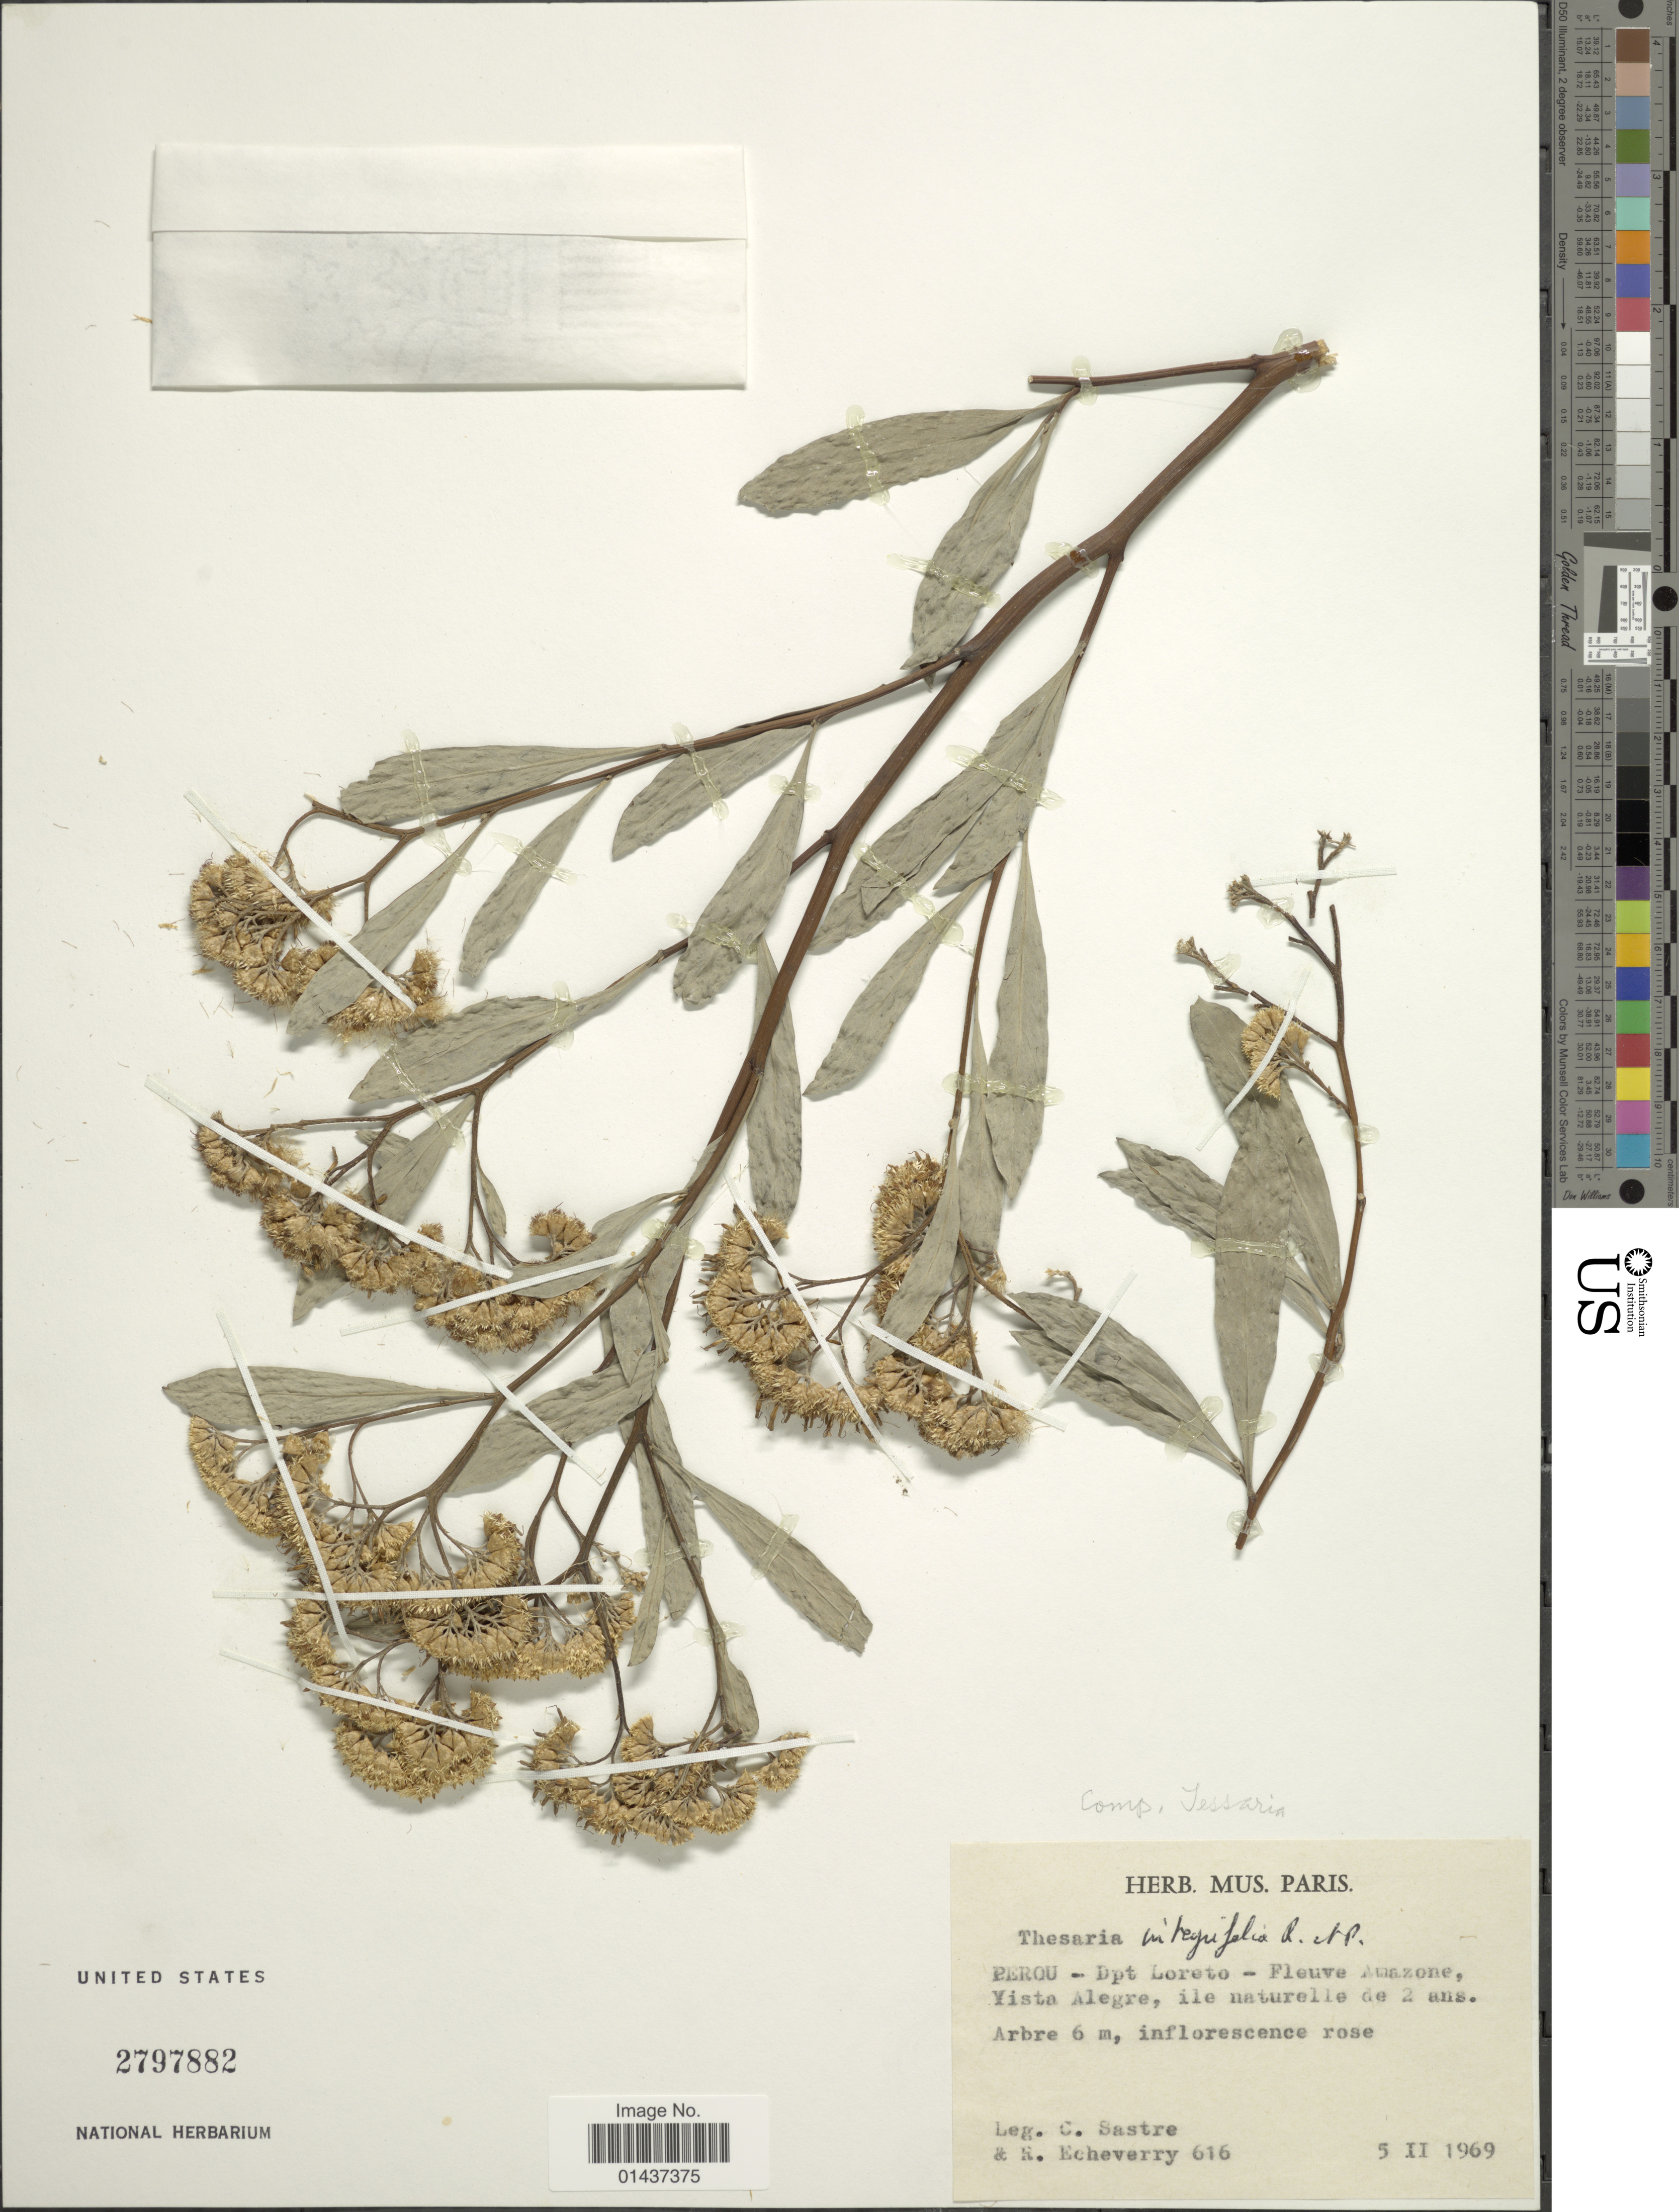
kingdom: Plantae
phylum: Tracheophyta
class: Magnoliopsida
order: Asterales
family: Asteraceae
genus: Tessaria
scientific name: Tessaria integrifolia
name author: Ruiz & Pav.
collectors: C. Sastre & R. Echeverry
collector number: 616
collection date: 1969-02-05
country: Peru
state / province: Loreto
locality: Dpt. Loreto - Fleuve Amazone, Vista Alegre, ile naturellle de 2 and.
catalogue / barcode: US 2797882